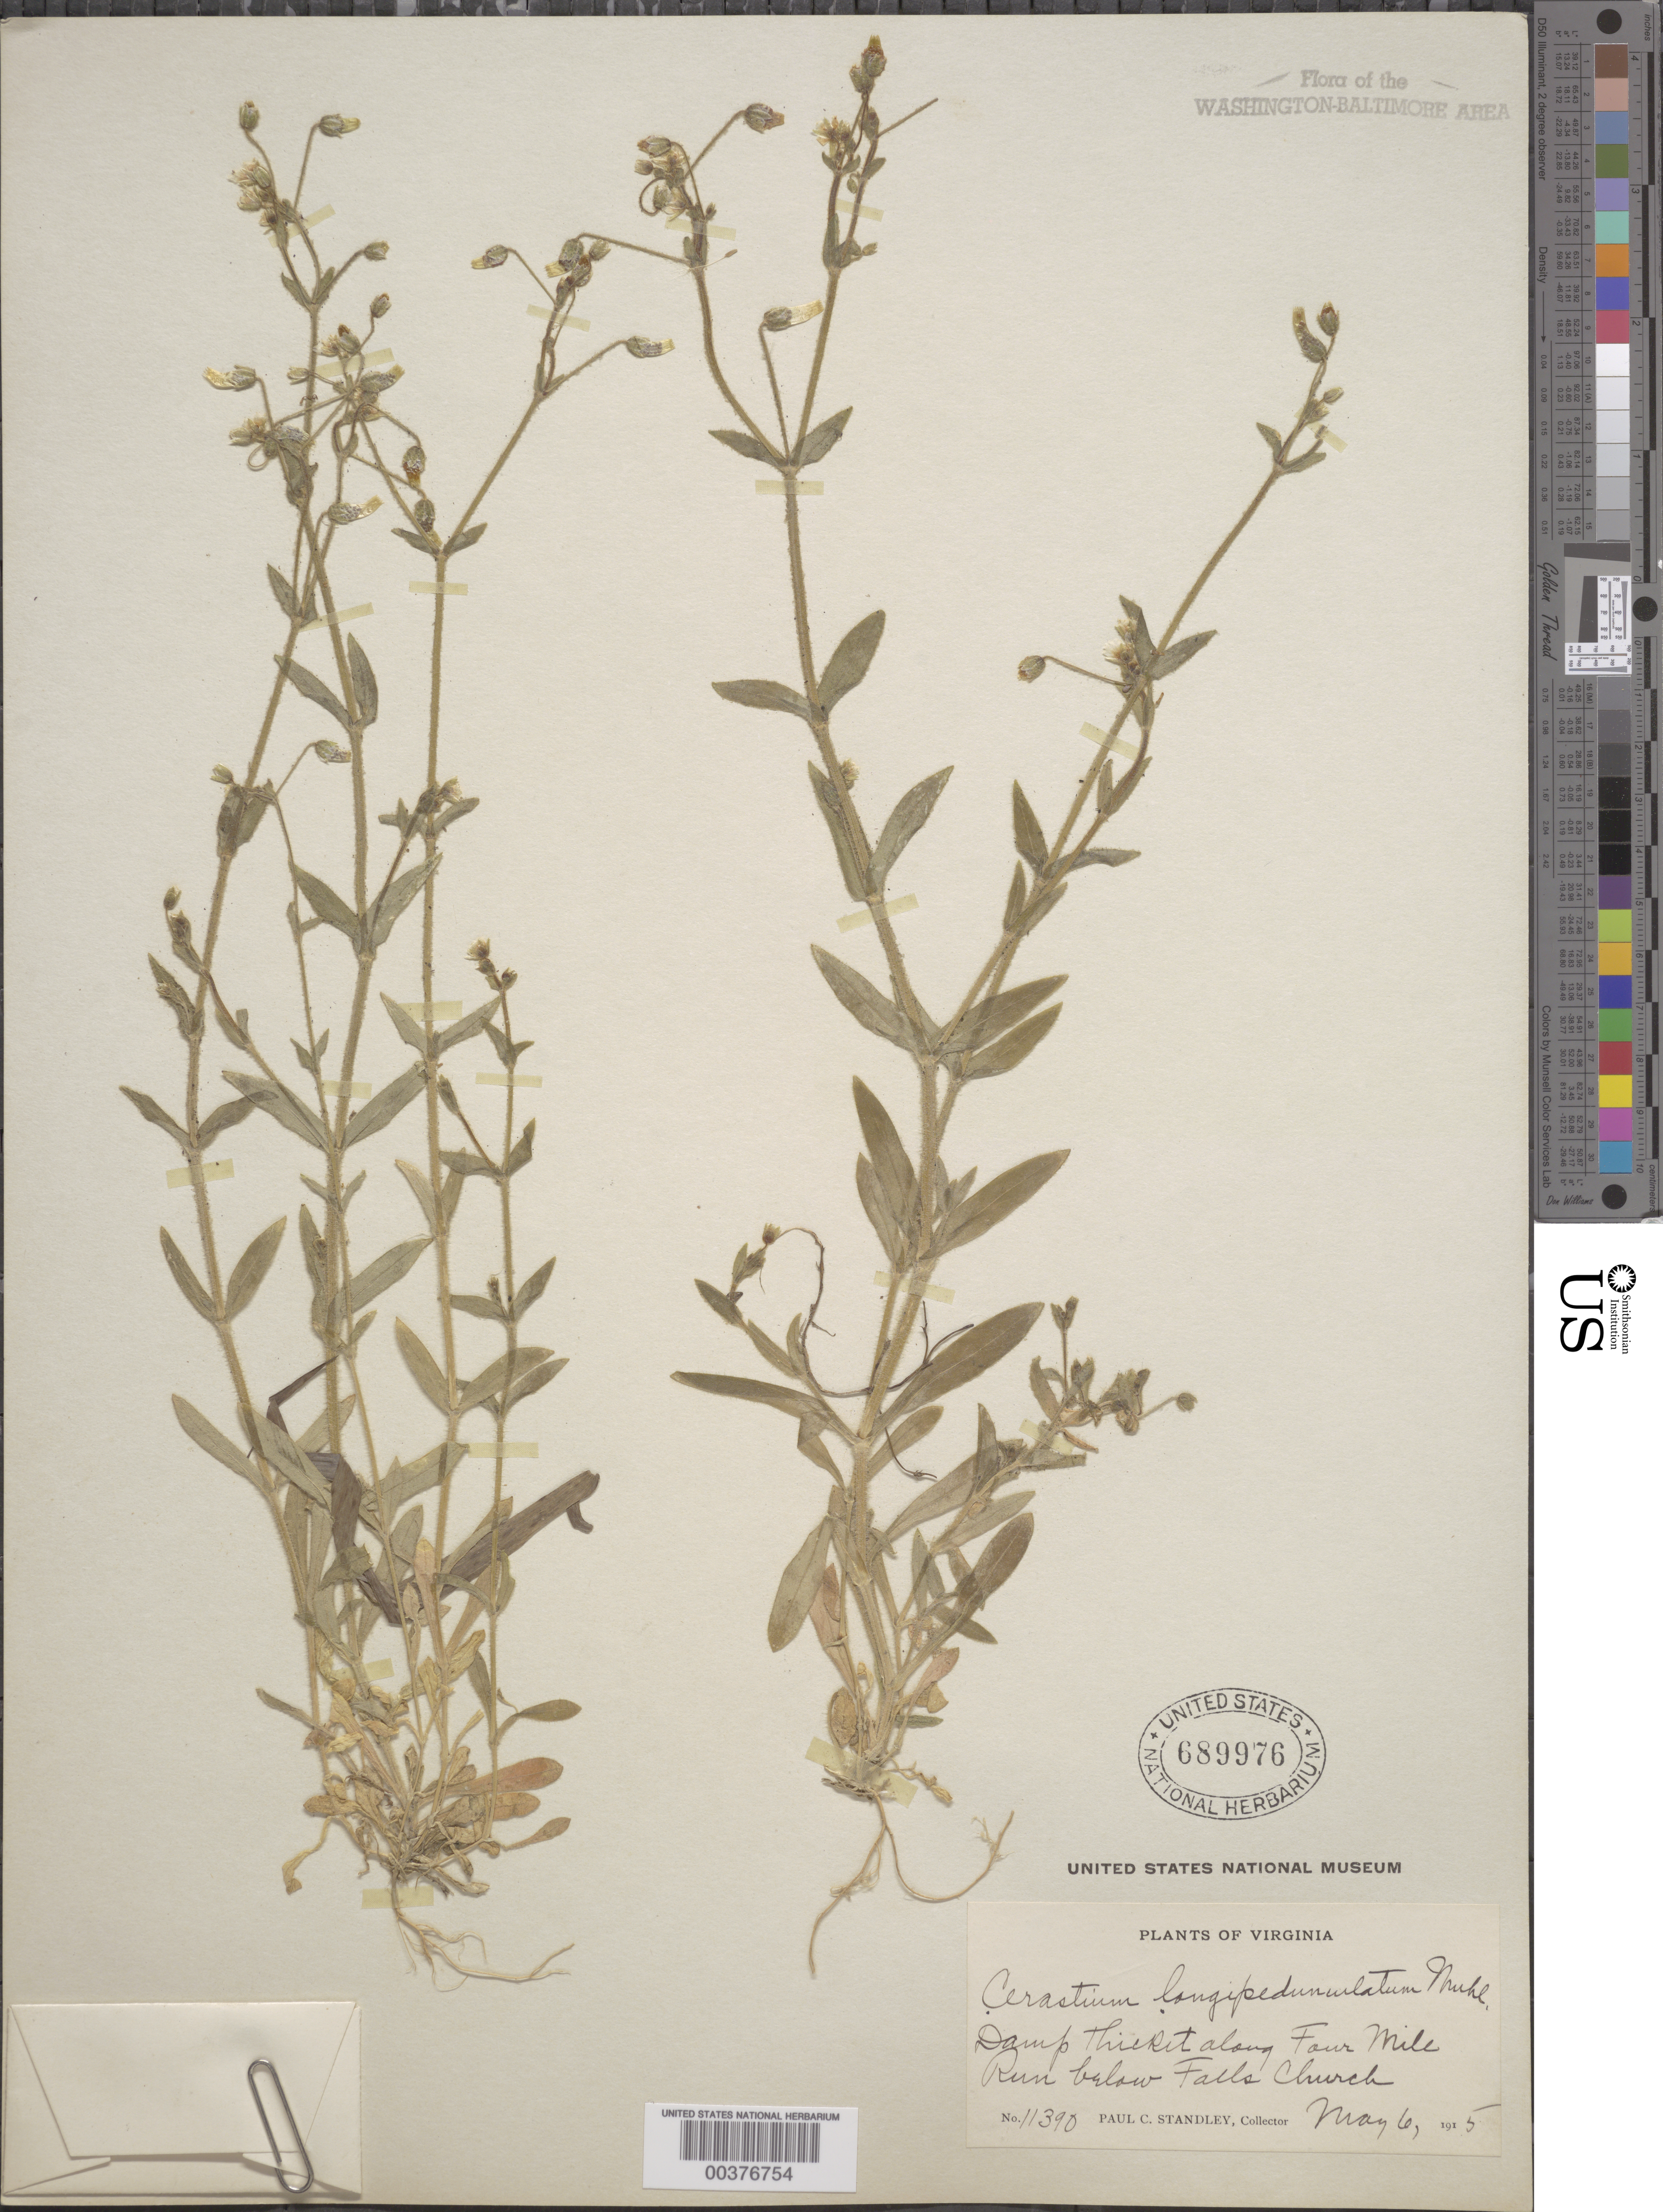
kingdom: Plantae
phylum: Tracheophyta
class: Magnoliopsida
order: Caryophyllales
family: Caryophyllaceae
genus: Cerastium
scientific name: Cerastium nutans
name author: Raf.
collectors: P. C. Standley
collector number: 11390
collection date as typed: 06 May 1915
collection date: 1915-05-06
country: United States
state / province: Virginia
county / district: Arlington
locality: Four Mile Run below Falls Church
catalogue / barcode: US 689976